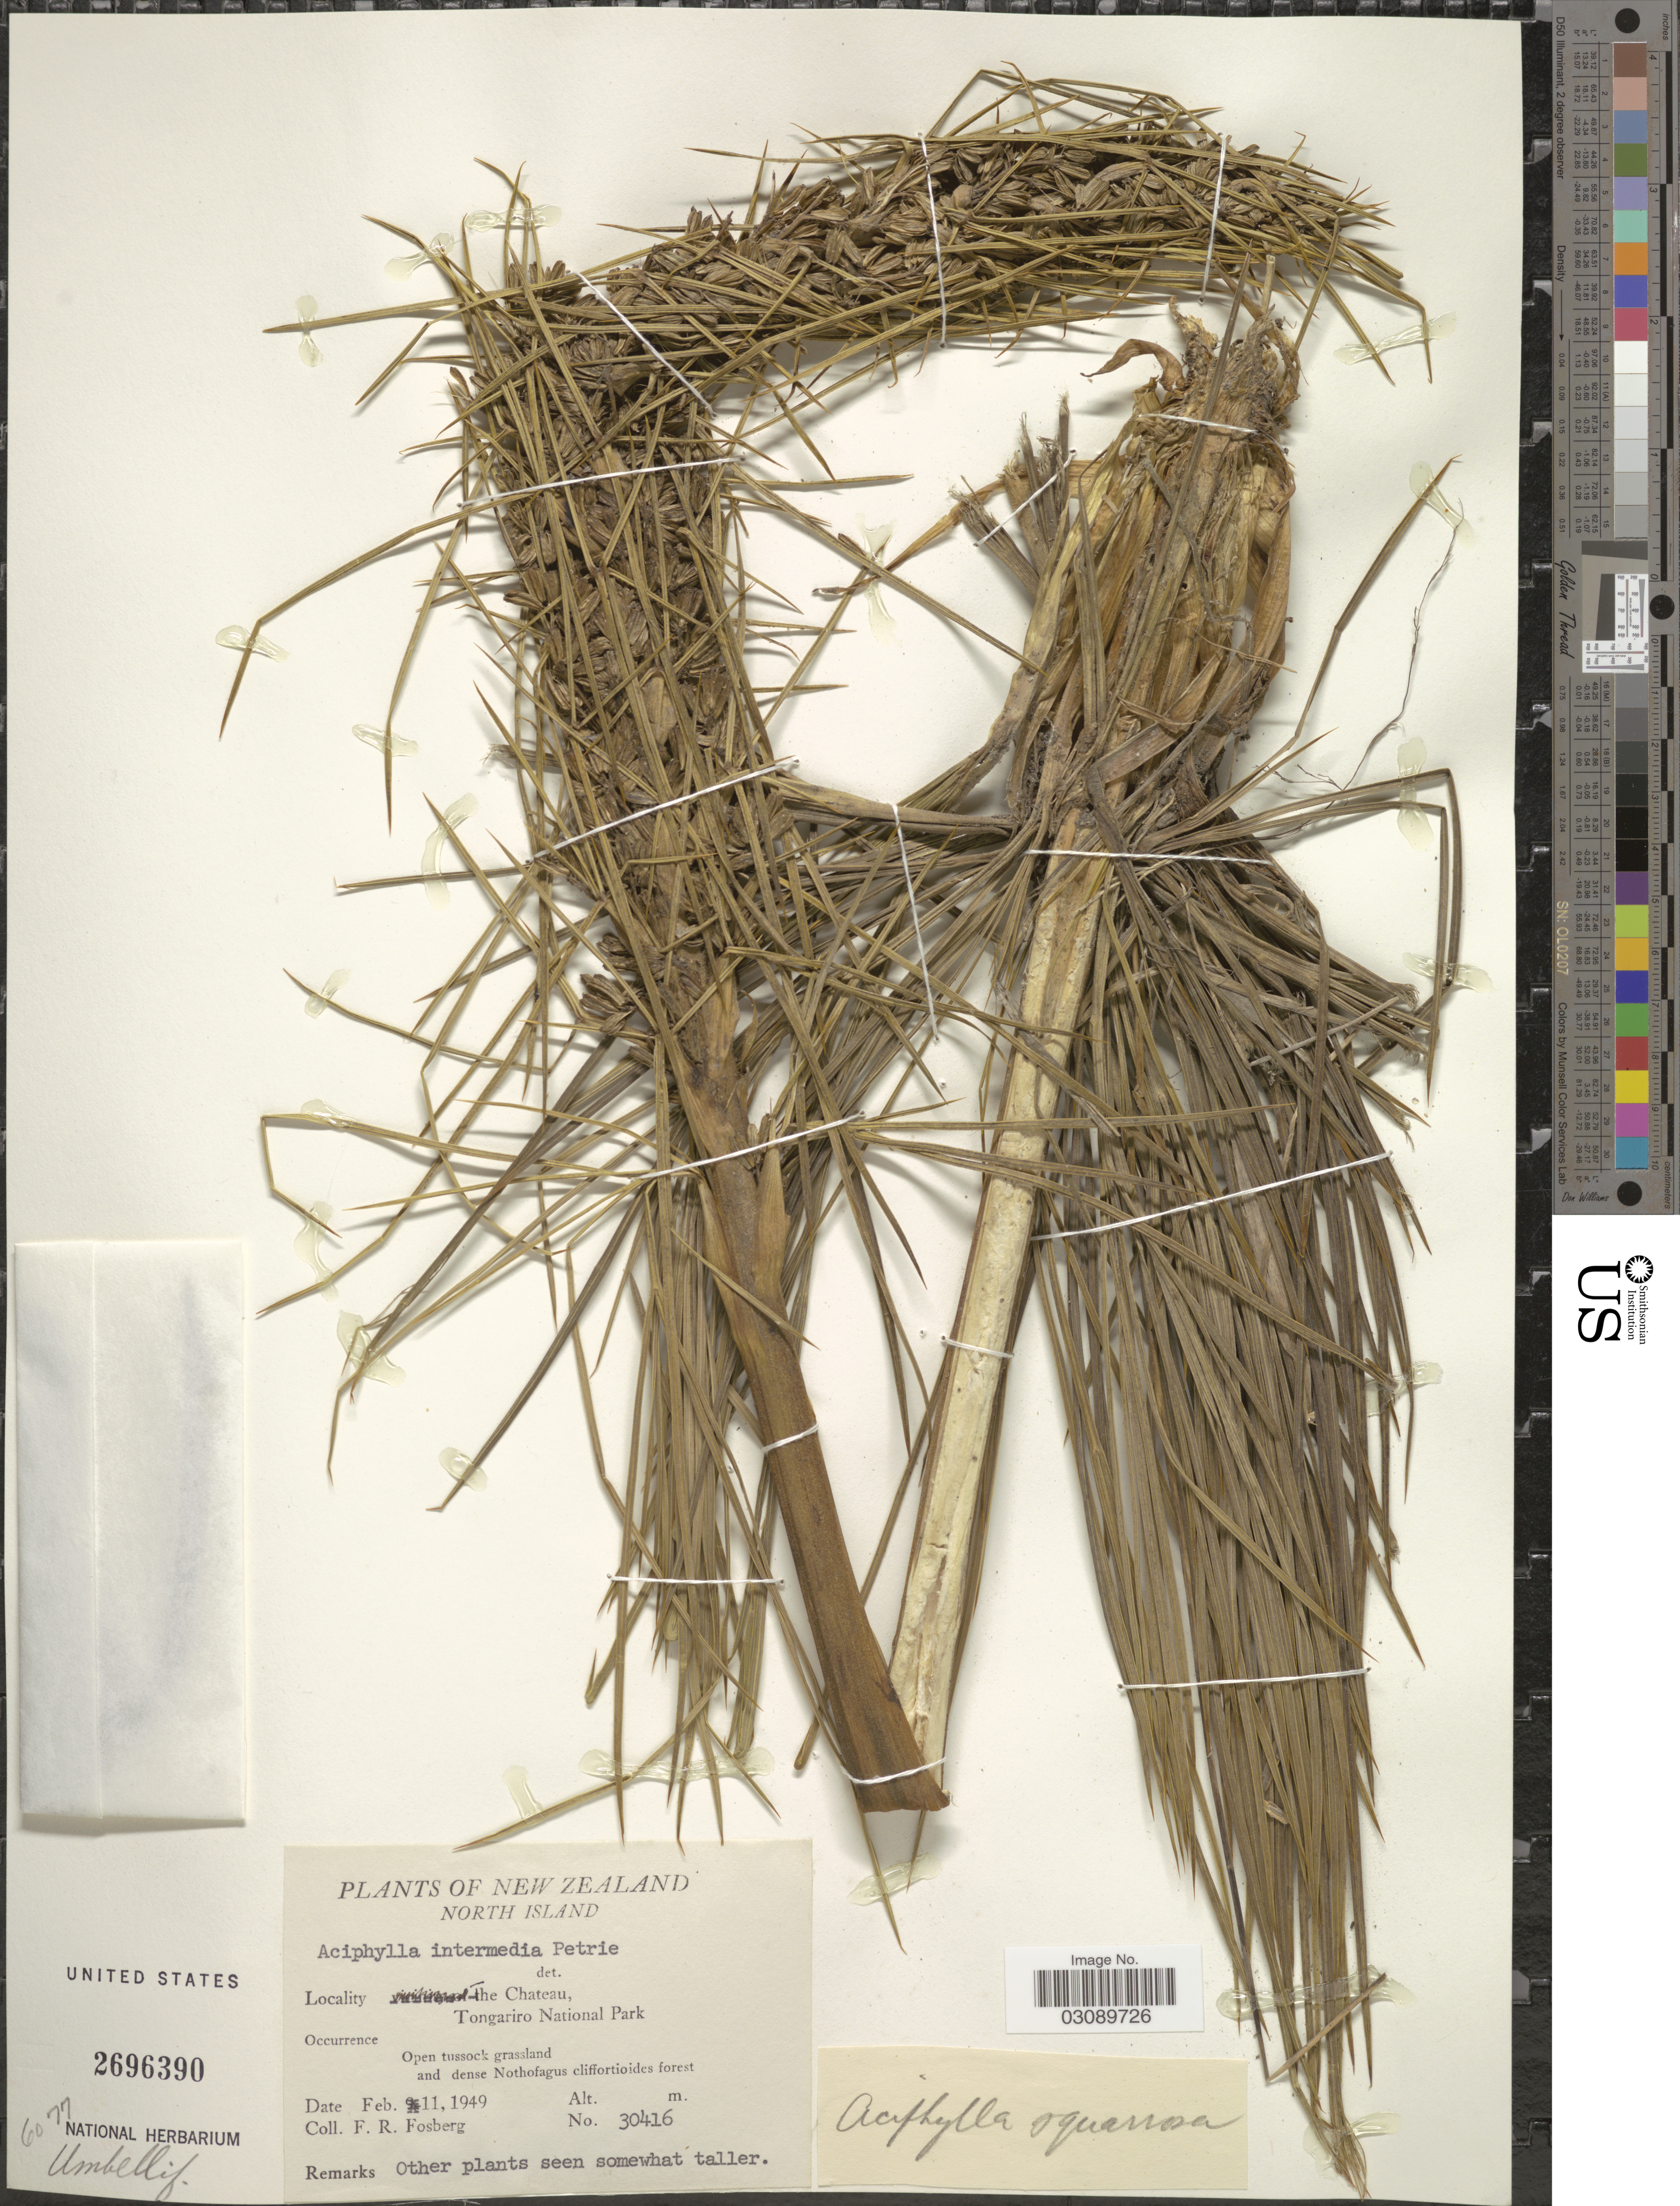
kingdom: Plantae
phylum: Tracheophyta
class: Magnoliopsida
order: Apiales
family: Apiaceae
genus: Aciphylla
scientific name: Aciphylla squarrosa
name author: J.R. Forst. & G. Forst.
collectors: F. R. Fosberg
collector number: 30416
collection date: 1949-02-11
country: New Zealand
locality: North Island. The Chateau, Tongariro National Park.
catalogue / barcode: US 2696390